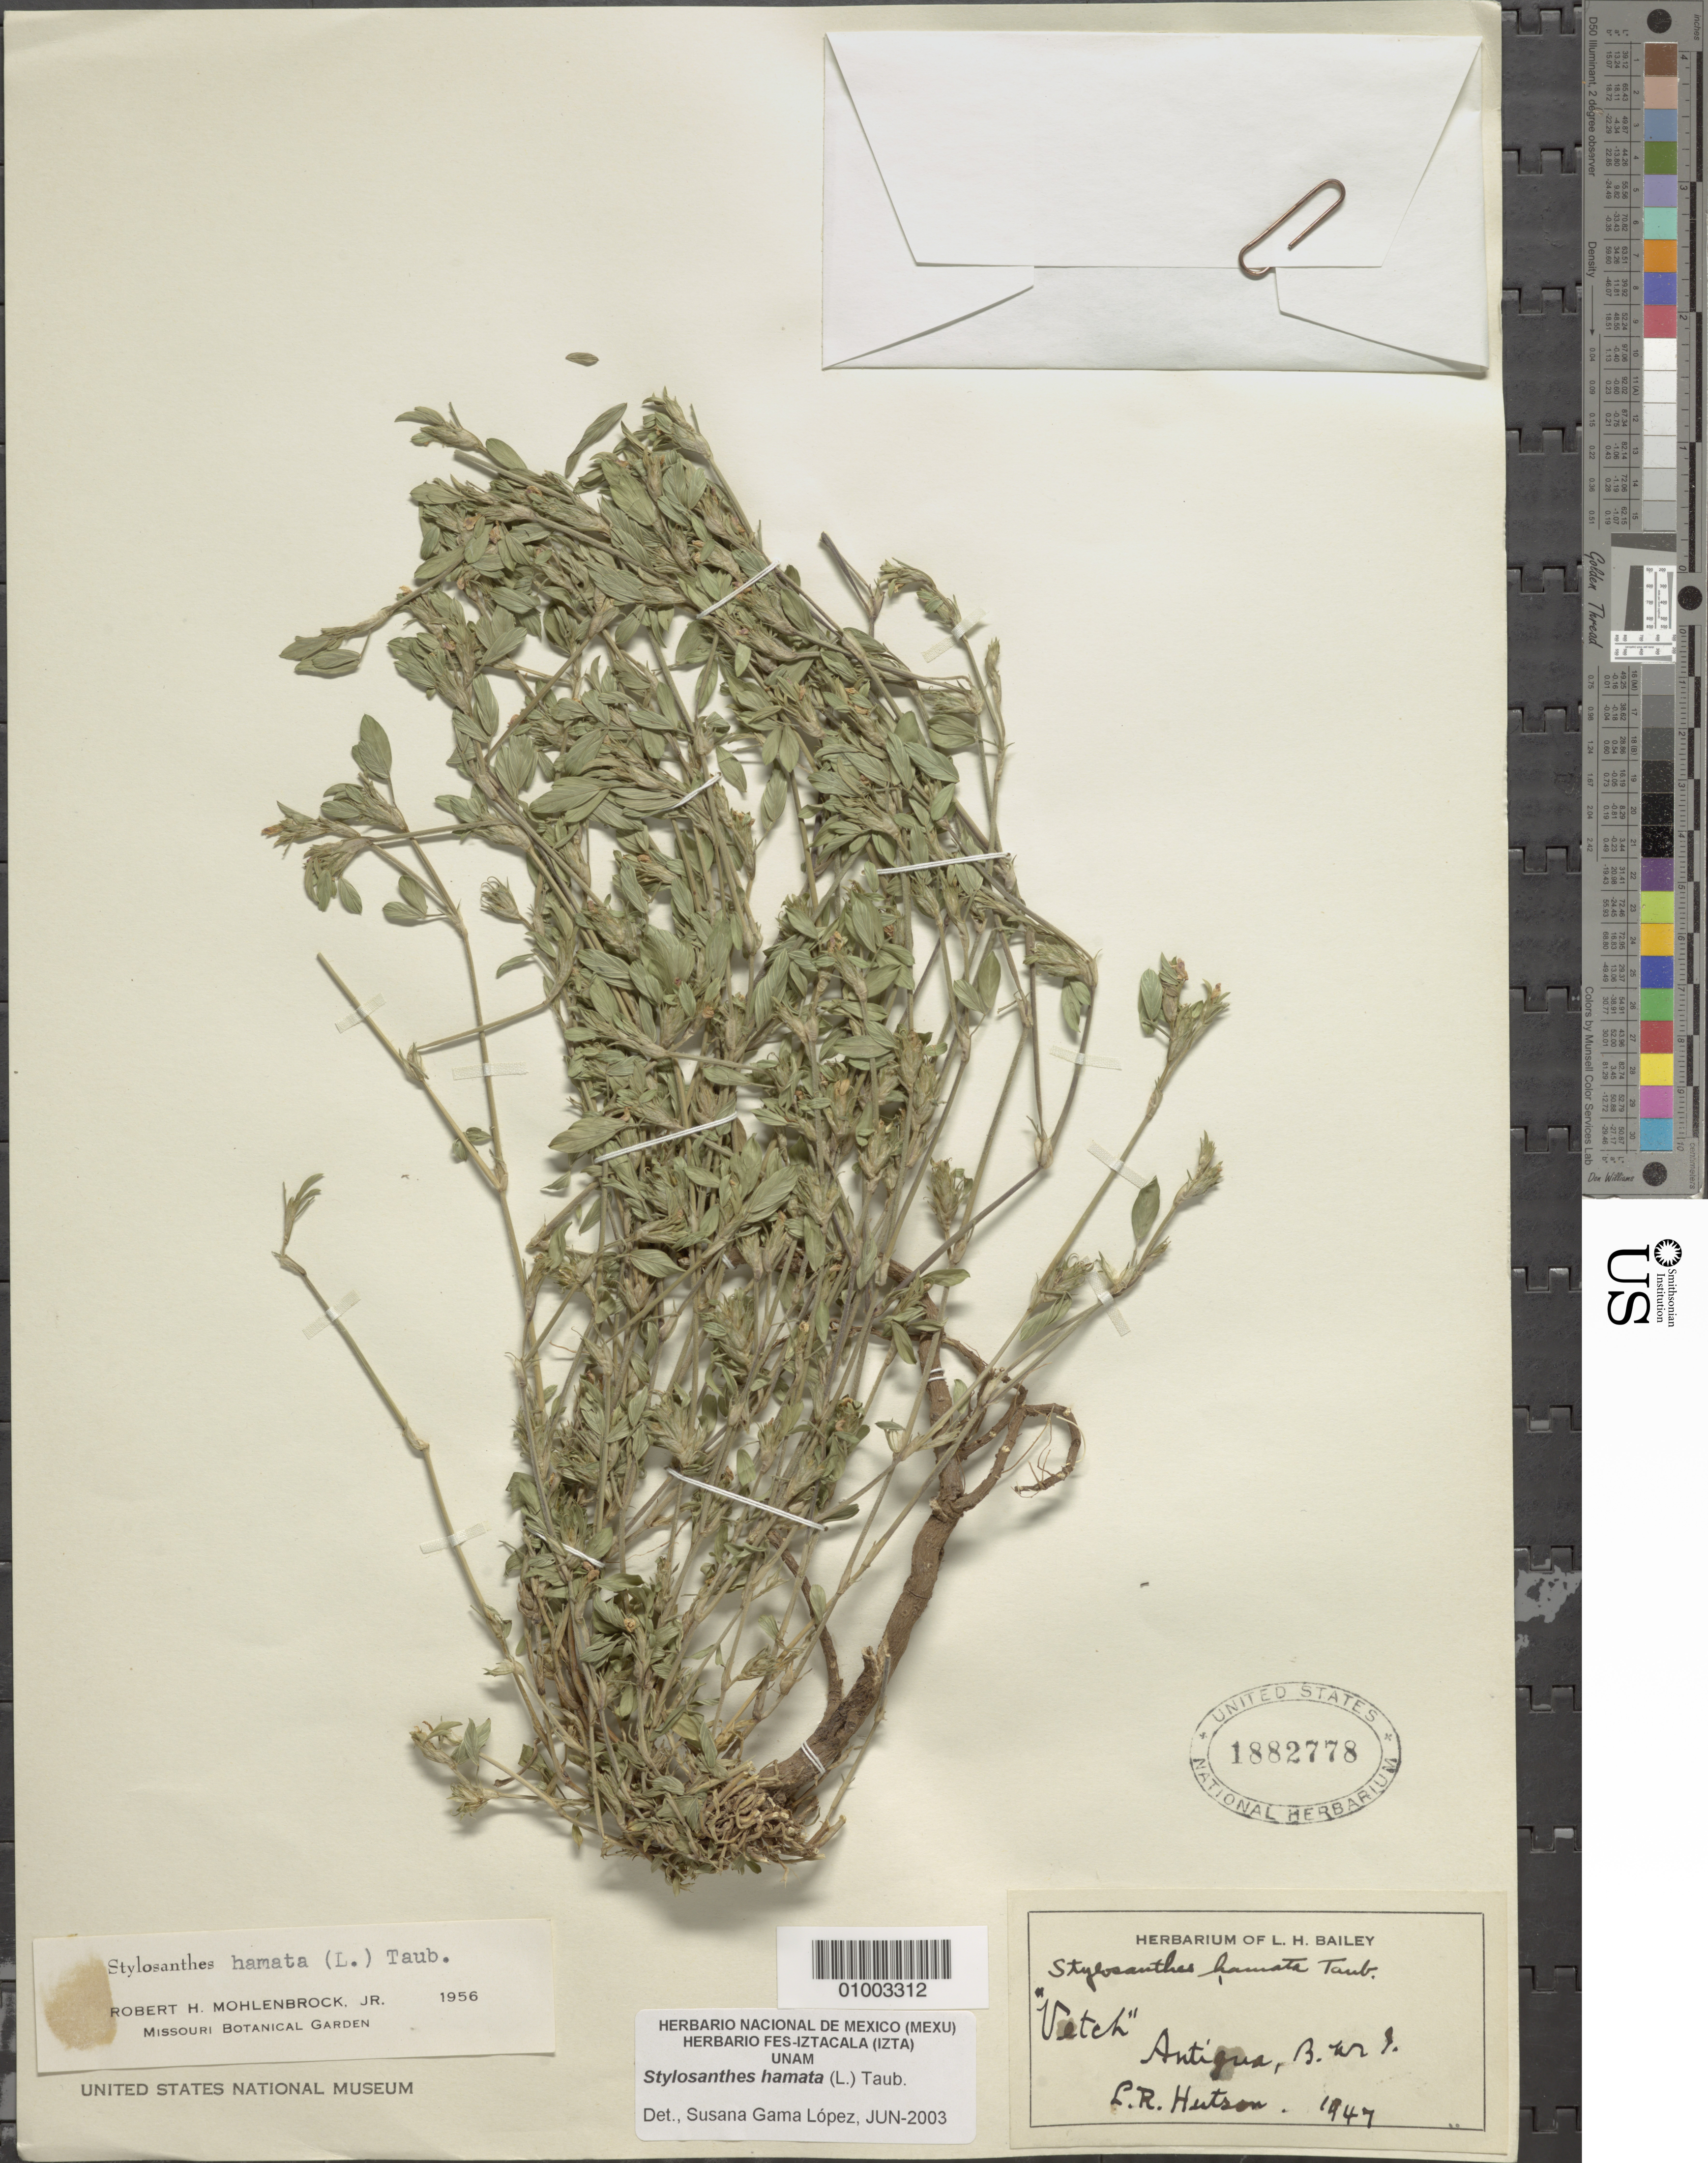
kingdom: Plantae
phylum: Tracheophyta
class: Magnoliopsida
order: Fabales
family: Fabaceae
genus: Stylosanthes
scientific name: Stylosanthes hamata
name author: (L.) Taub.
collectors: L. H. Bailey & L. Hutson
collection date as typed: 1947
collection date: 1947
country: Antigua and Barbuda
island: Antigua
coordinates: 0 N, 0 E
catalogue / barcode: US 1882778